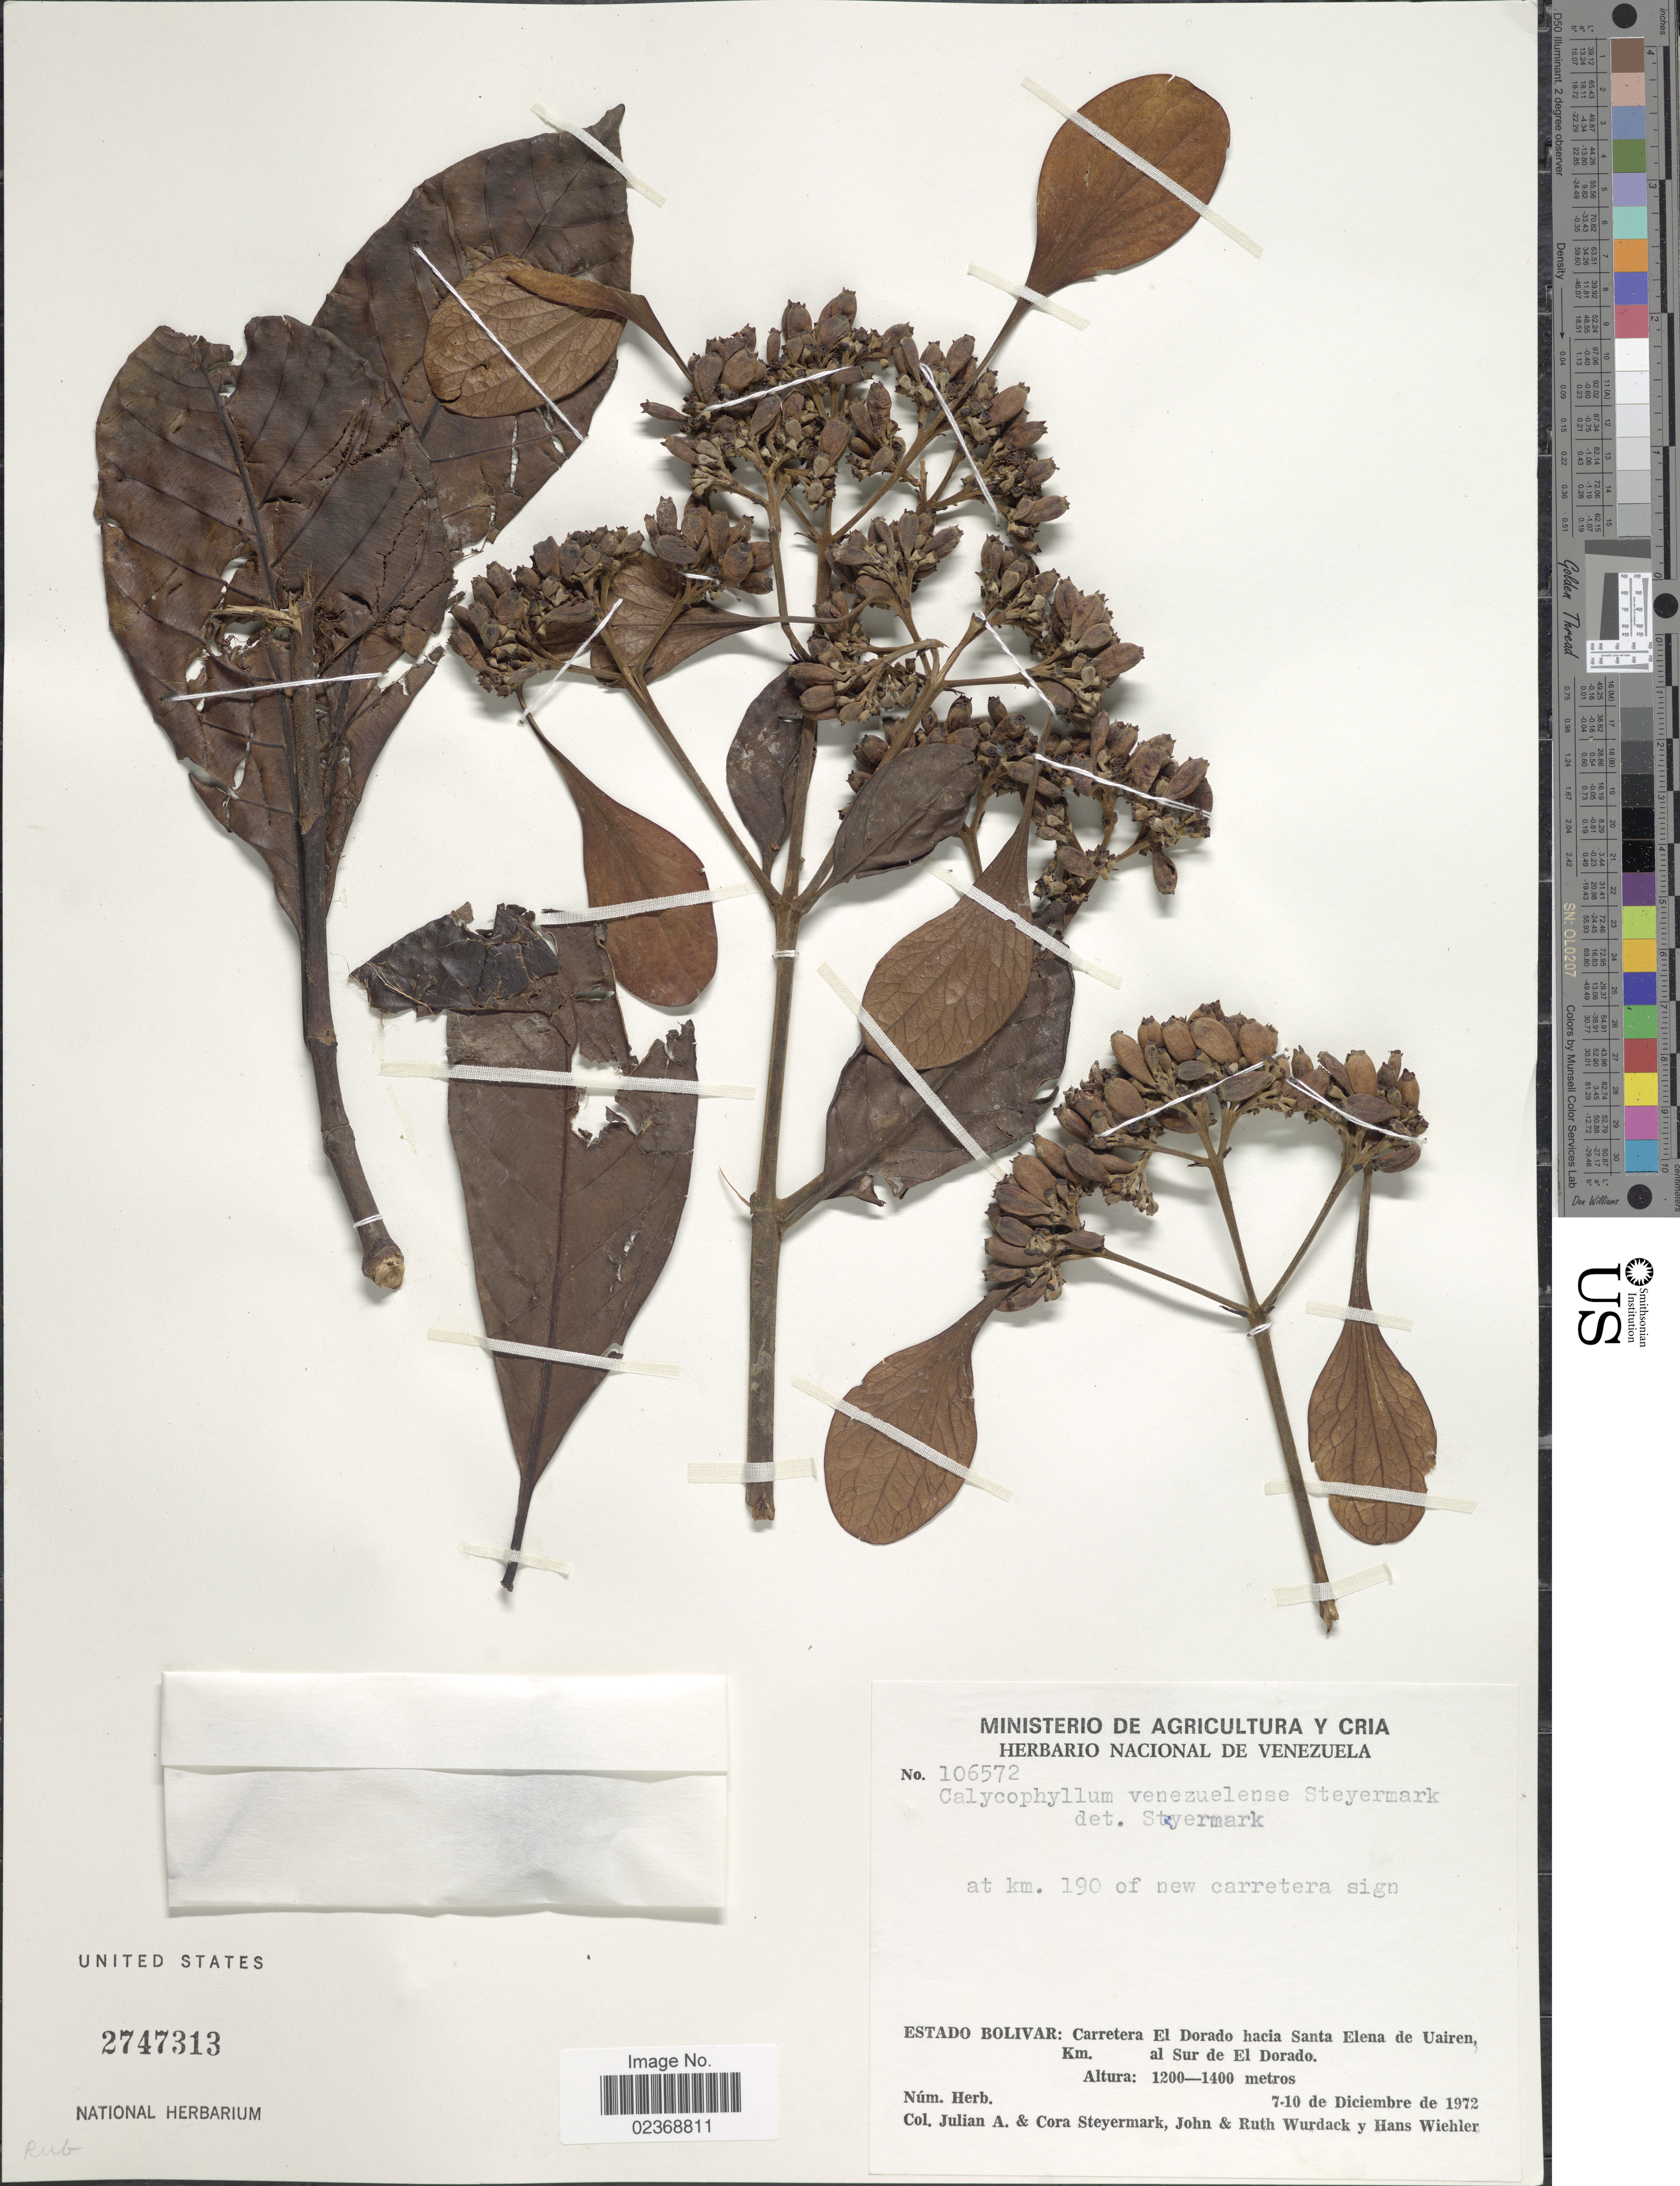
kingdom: Plantae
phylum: Tracheophyta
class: Magnoliopsida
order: Gentianales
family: Rubiaceae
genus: Calycophyllum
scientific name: Calycophyllum venezuelense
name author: Steyerm.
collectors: J. Steyermark, C. Steyermark, J. J. Wurdack & R. Wurdack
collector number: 106572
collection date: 1972-12-07/1972-12-10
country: Venezuela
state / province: Bolivar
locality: At km. 190 of new carretera sign. Carretera El Dorado hacia Santa Elena de Uairen, Km. al Sur de El Dorado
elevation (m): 1200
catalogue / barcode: US 2747313